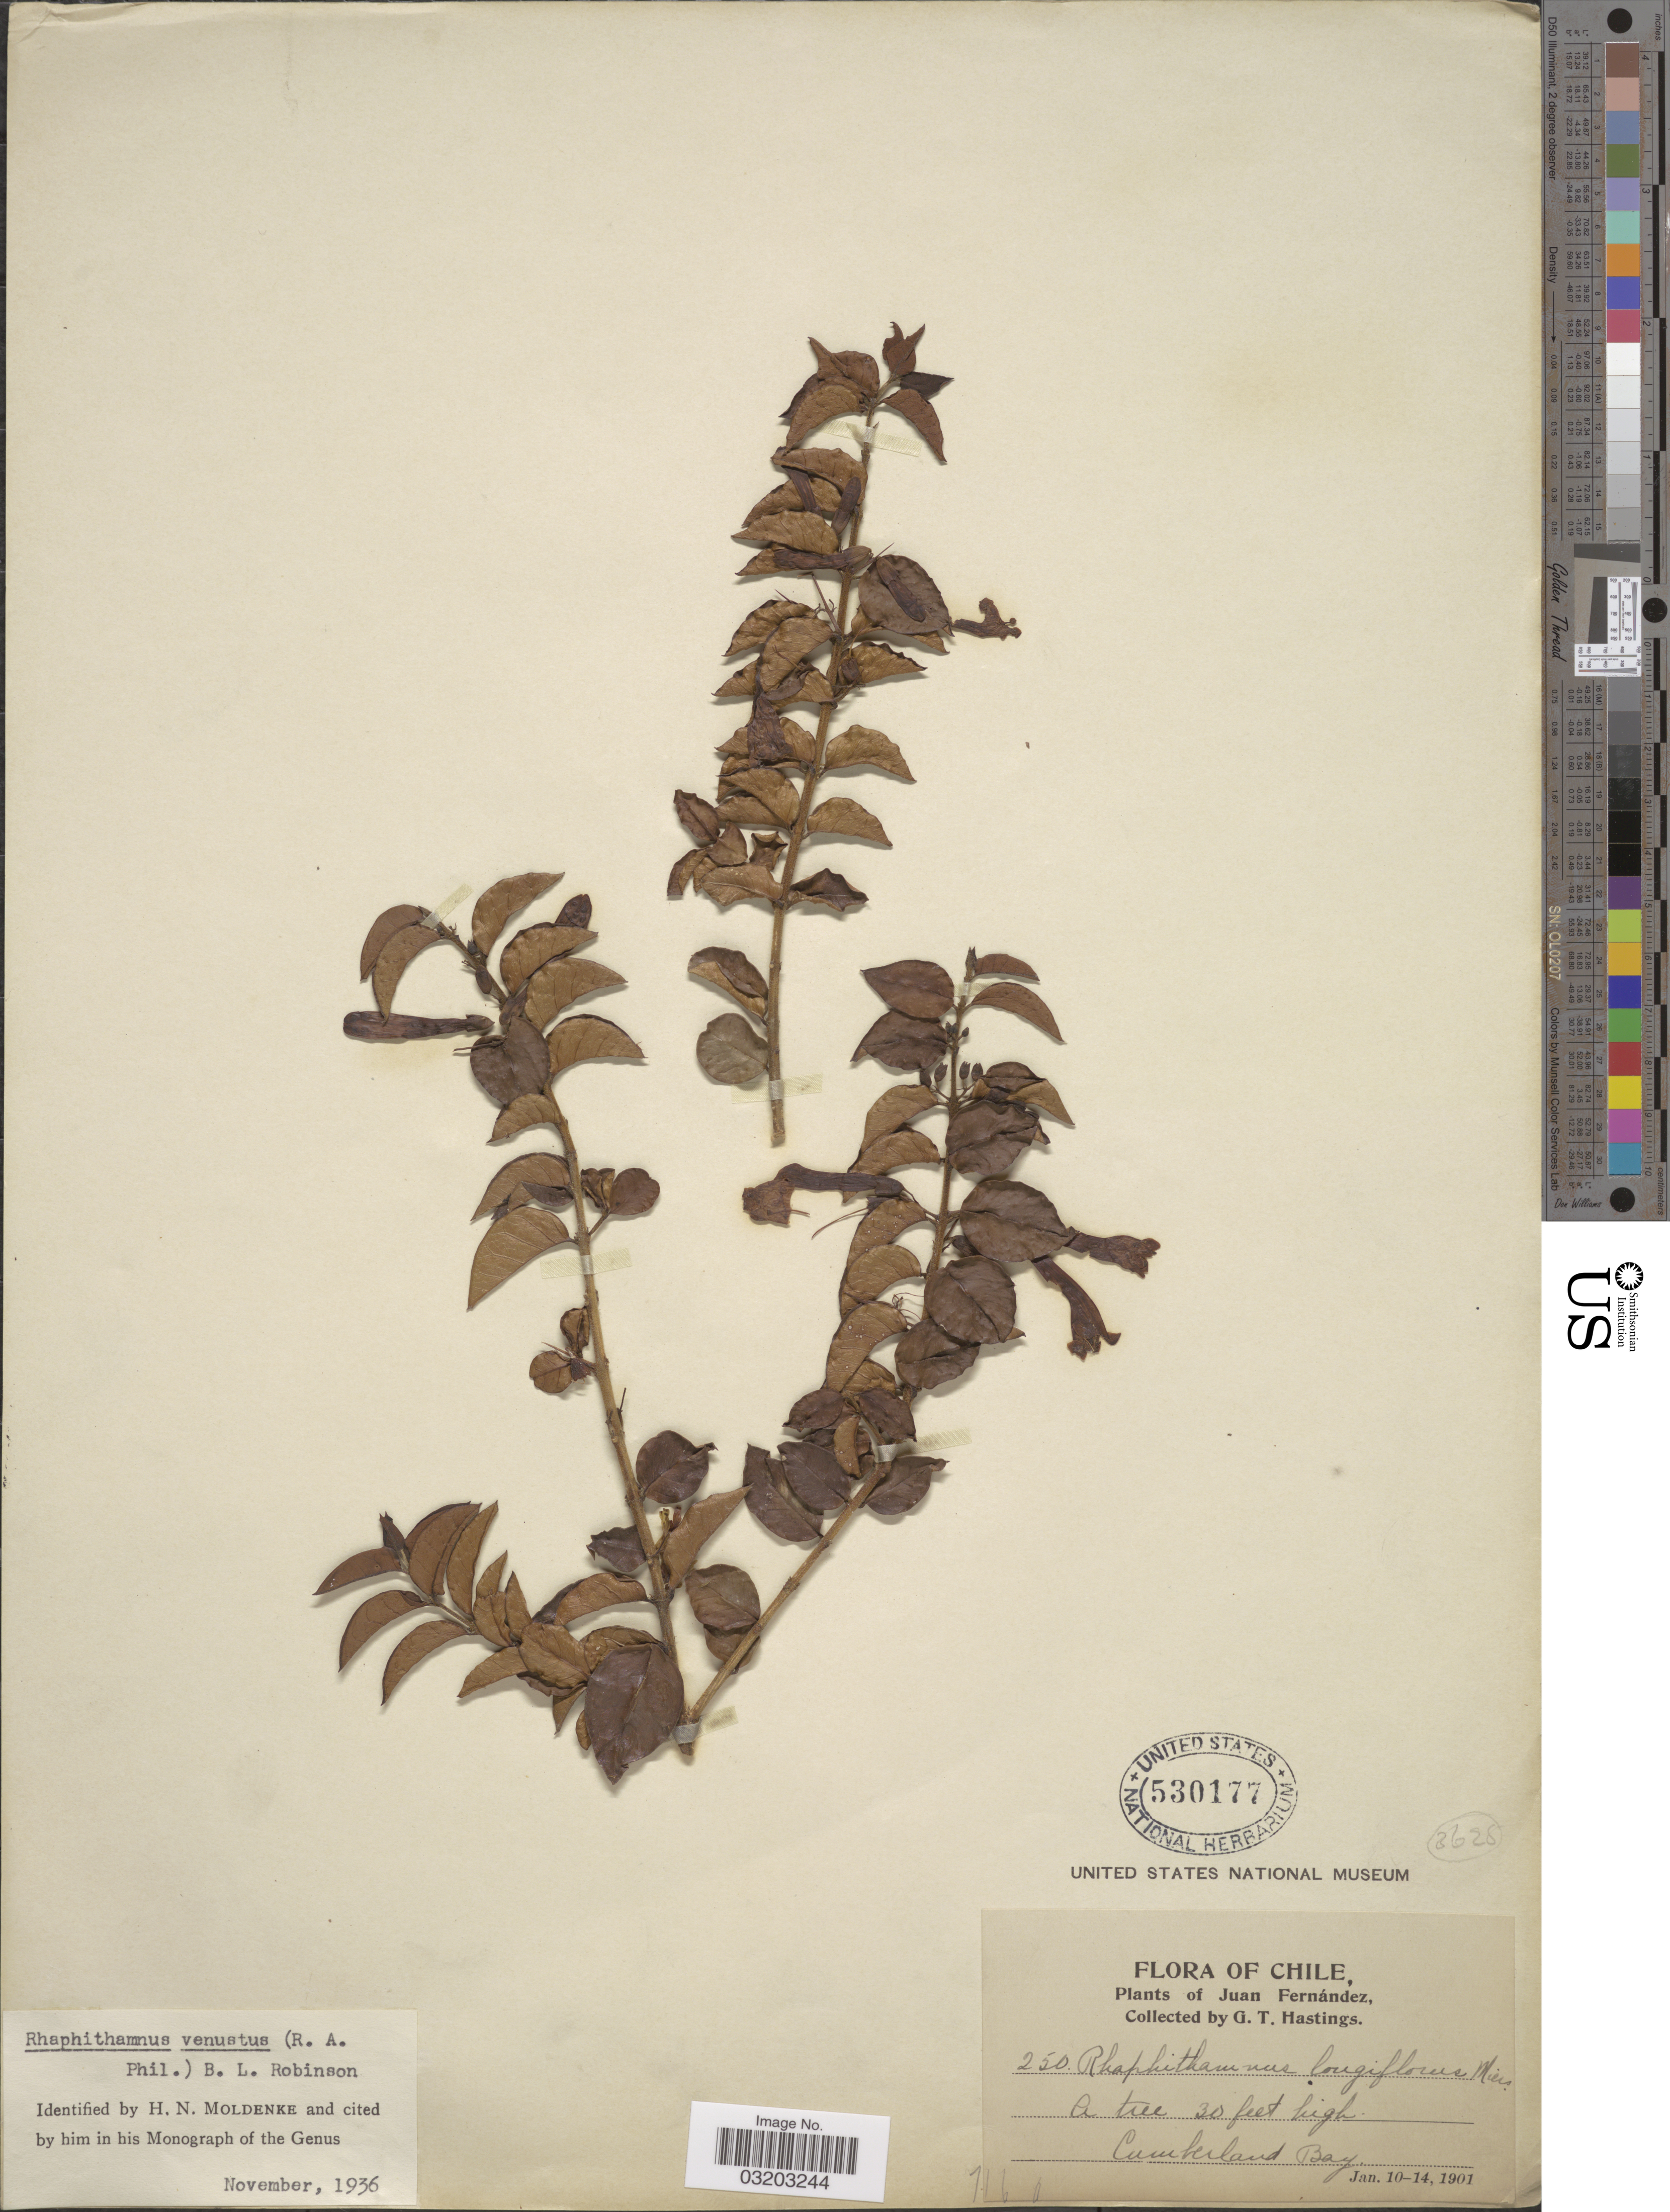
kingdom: Plantae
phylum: Tracheophyta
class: Magnoliopsida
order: Lamiales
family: Verbenaceae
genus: Rhaphithamnus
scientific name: Rhaphithamnus venustus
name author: (Phil.) B.L. Rob.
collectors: G. Hastings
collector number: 250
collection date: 1901-01-10/1901-01-14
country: Chile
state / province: Valparaíso (V)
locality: Juan Fernández. Cumberland Bay.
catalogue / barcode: US 530177